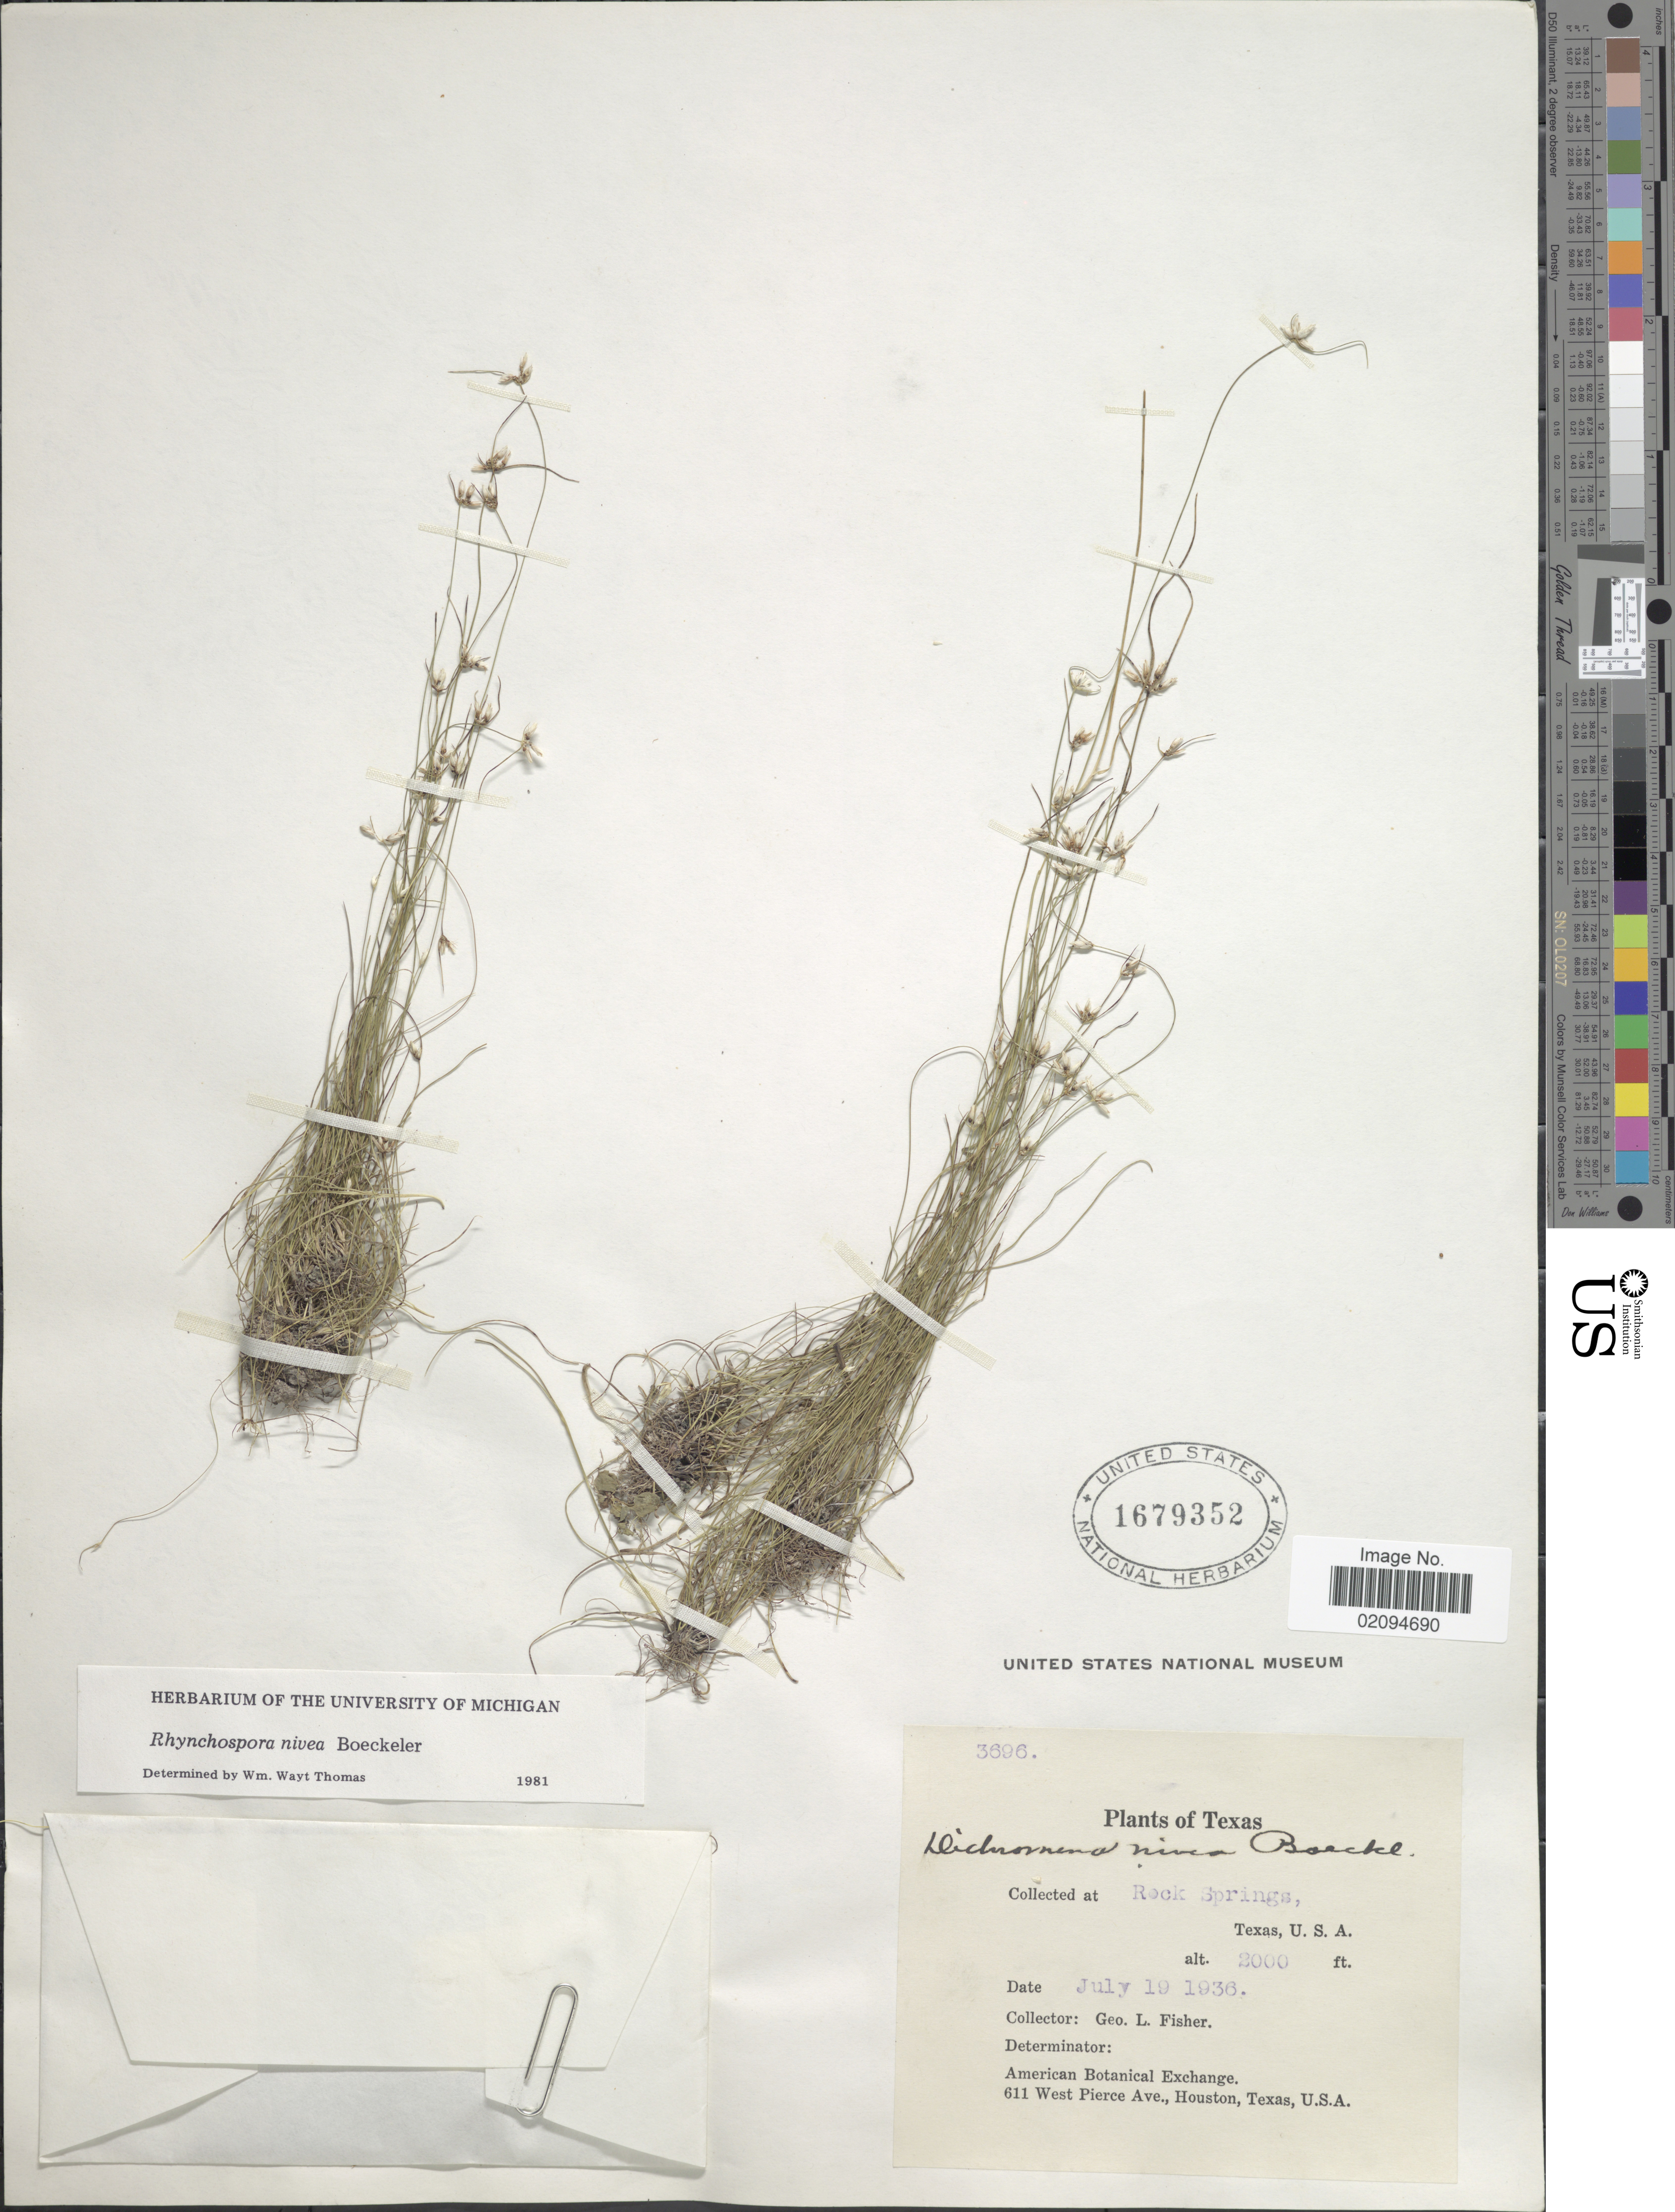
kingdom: Plantae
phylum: Tracheophyta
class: Liliopsida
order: Poales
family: Cyperaceae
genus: Rhynchospora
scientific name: Rhynchospora nivea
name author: Boeckeler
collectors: G. L. Fisher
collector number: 3696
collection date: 1936-07-19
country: United States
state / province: Texas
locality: Rock Springs, Texas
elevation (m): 610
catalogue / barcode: US 1679352